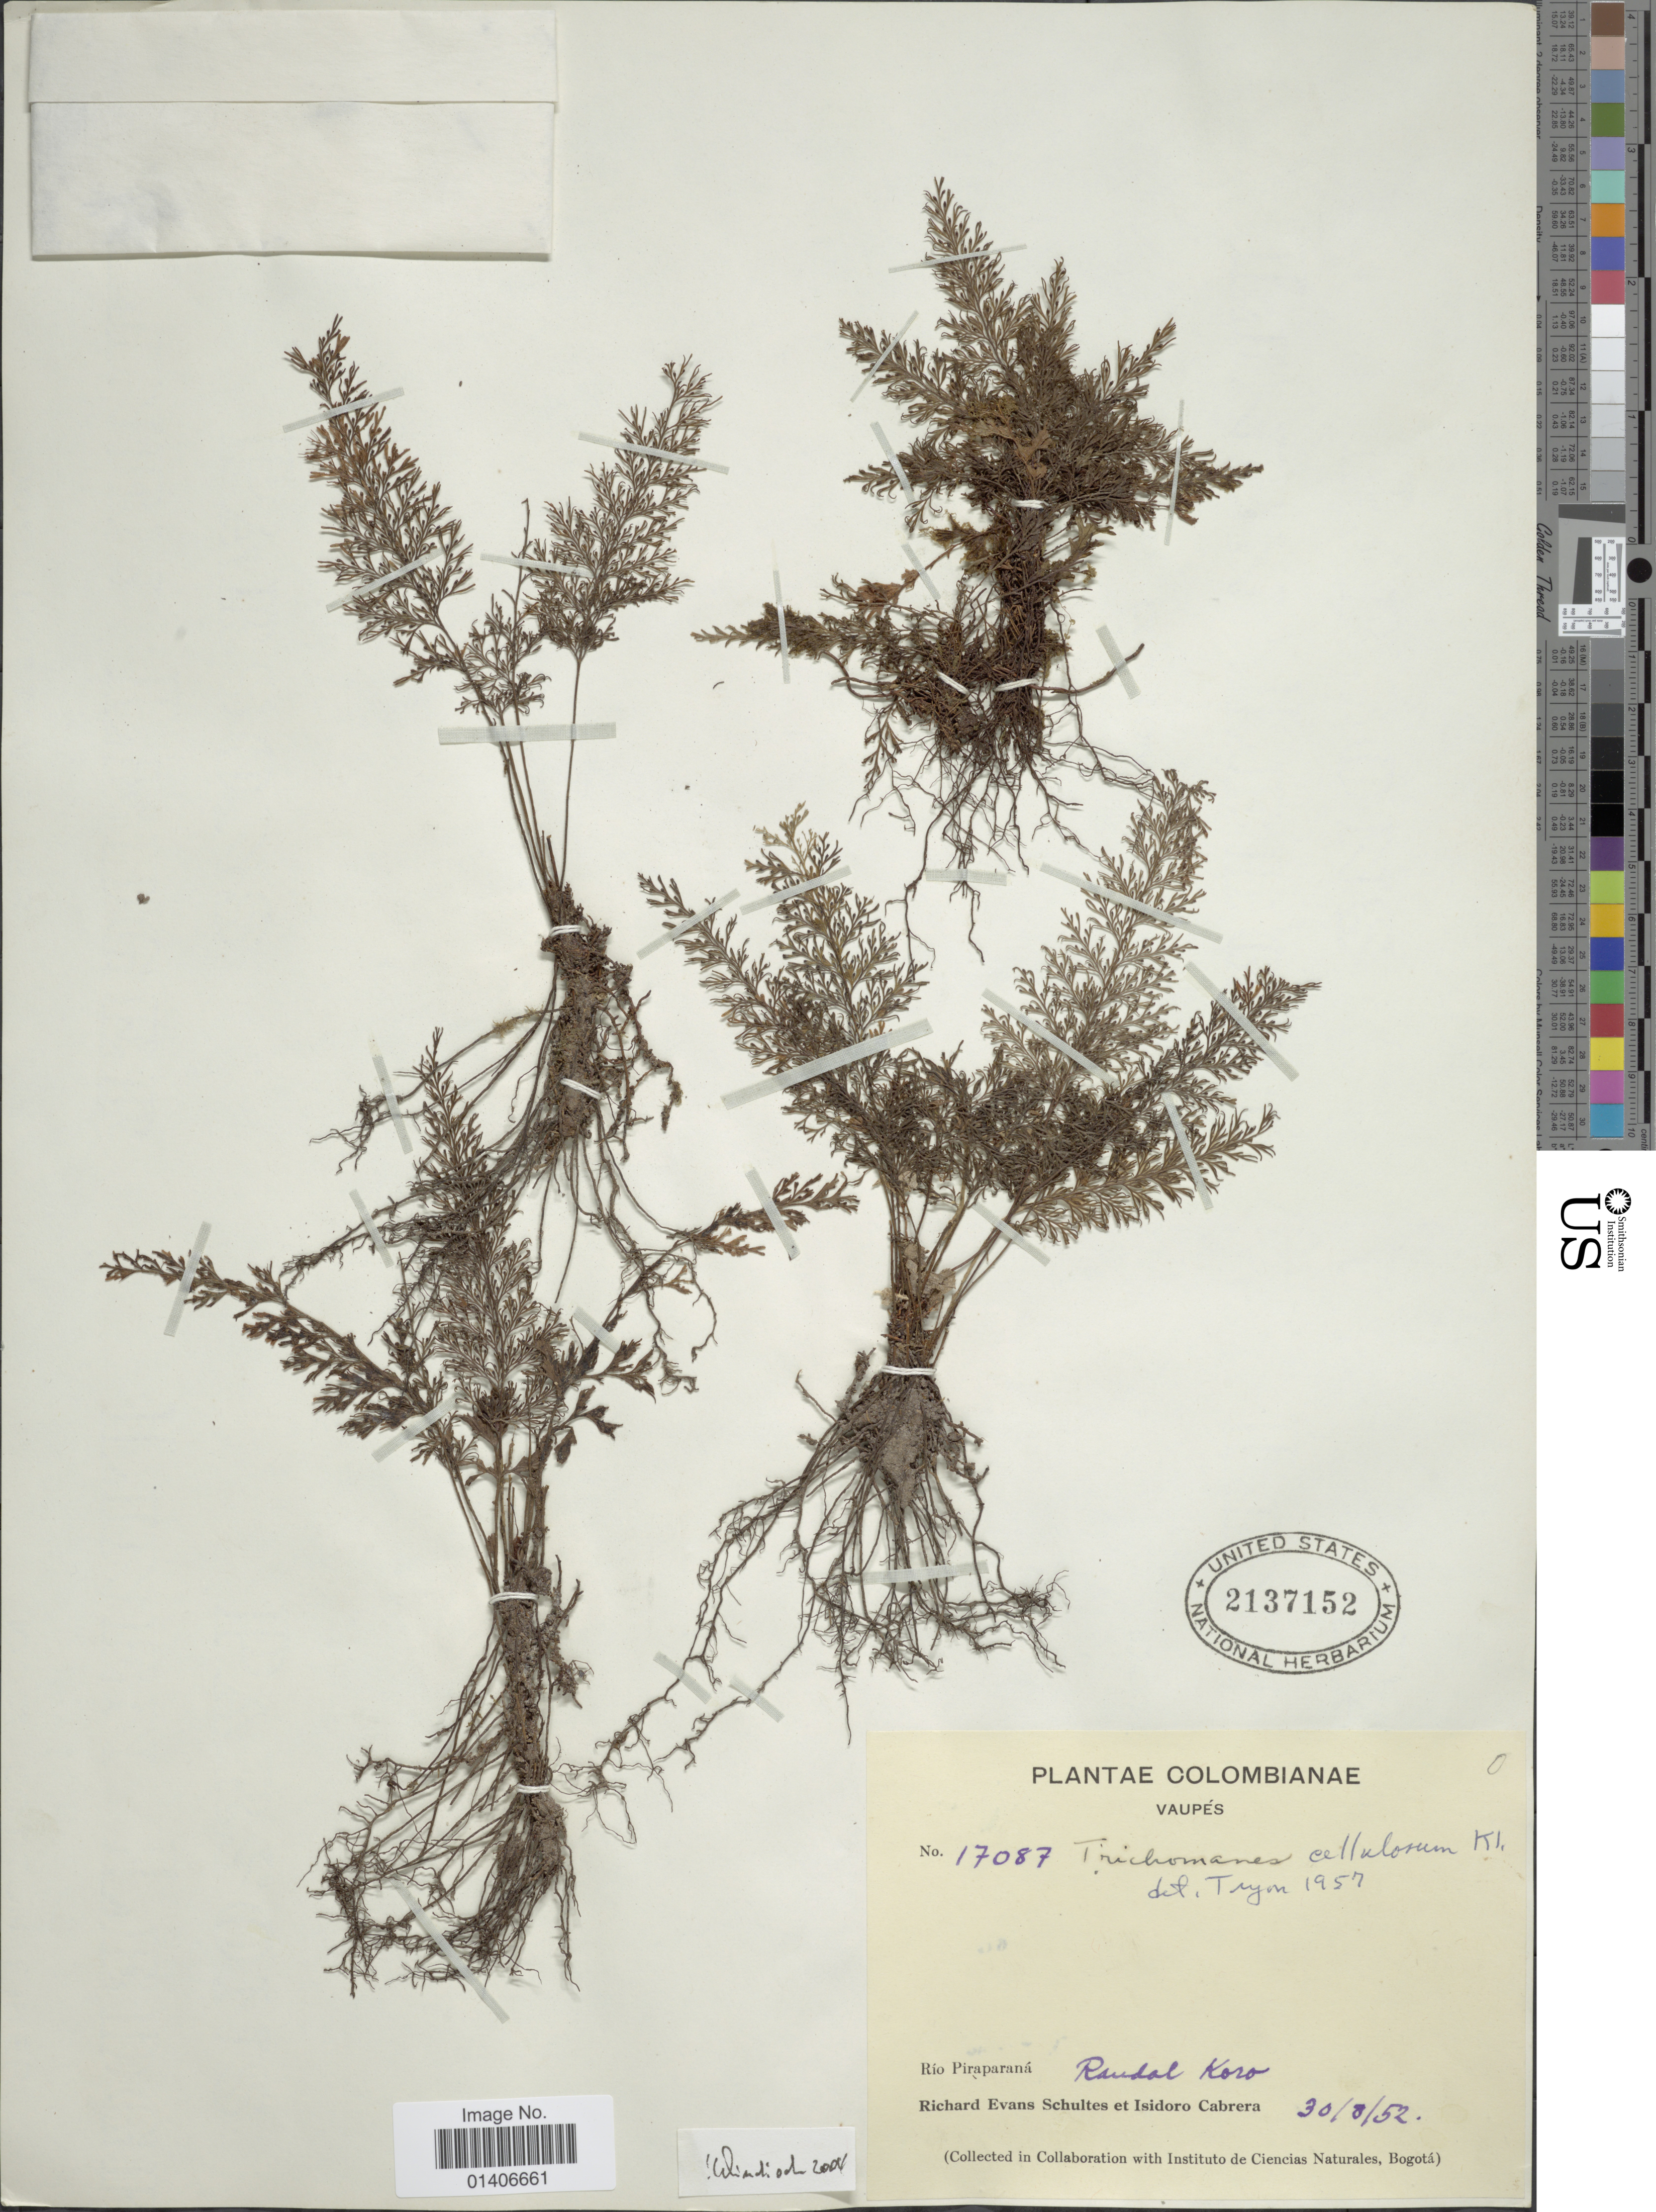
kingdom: Plantae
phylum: Tracheophyta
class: Polypodiopsida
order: Hymenophyllales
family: Hymenophyllaceae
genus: Abrodictyum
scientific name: Abrodictyum cellulosum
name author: (Klotzsch) Ebihara & Dubuisson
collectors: R. E. Schultes & I. Cabrera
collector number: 17087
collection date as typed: Transcribed d/m/y: 30/8/52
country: Colombia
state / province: Vaupés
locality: Río Piraparaná Raudal Koro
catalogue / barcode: US 2137152